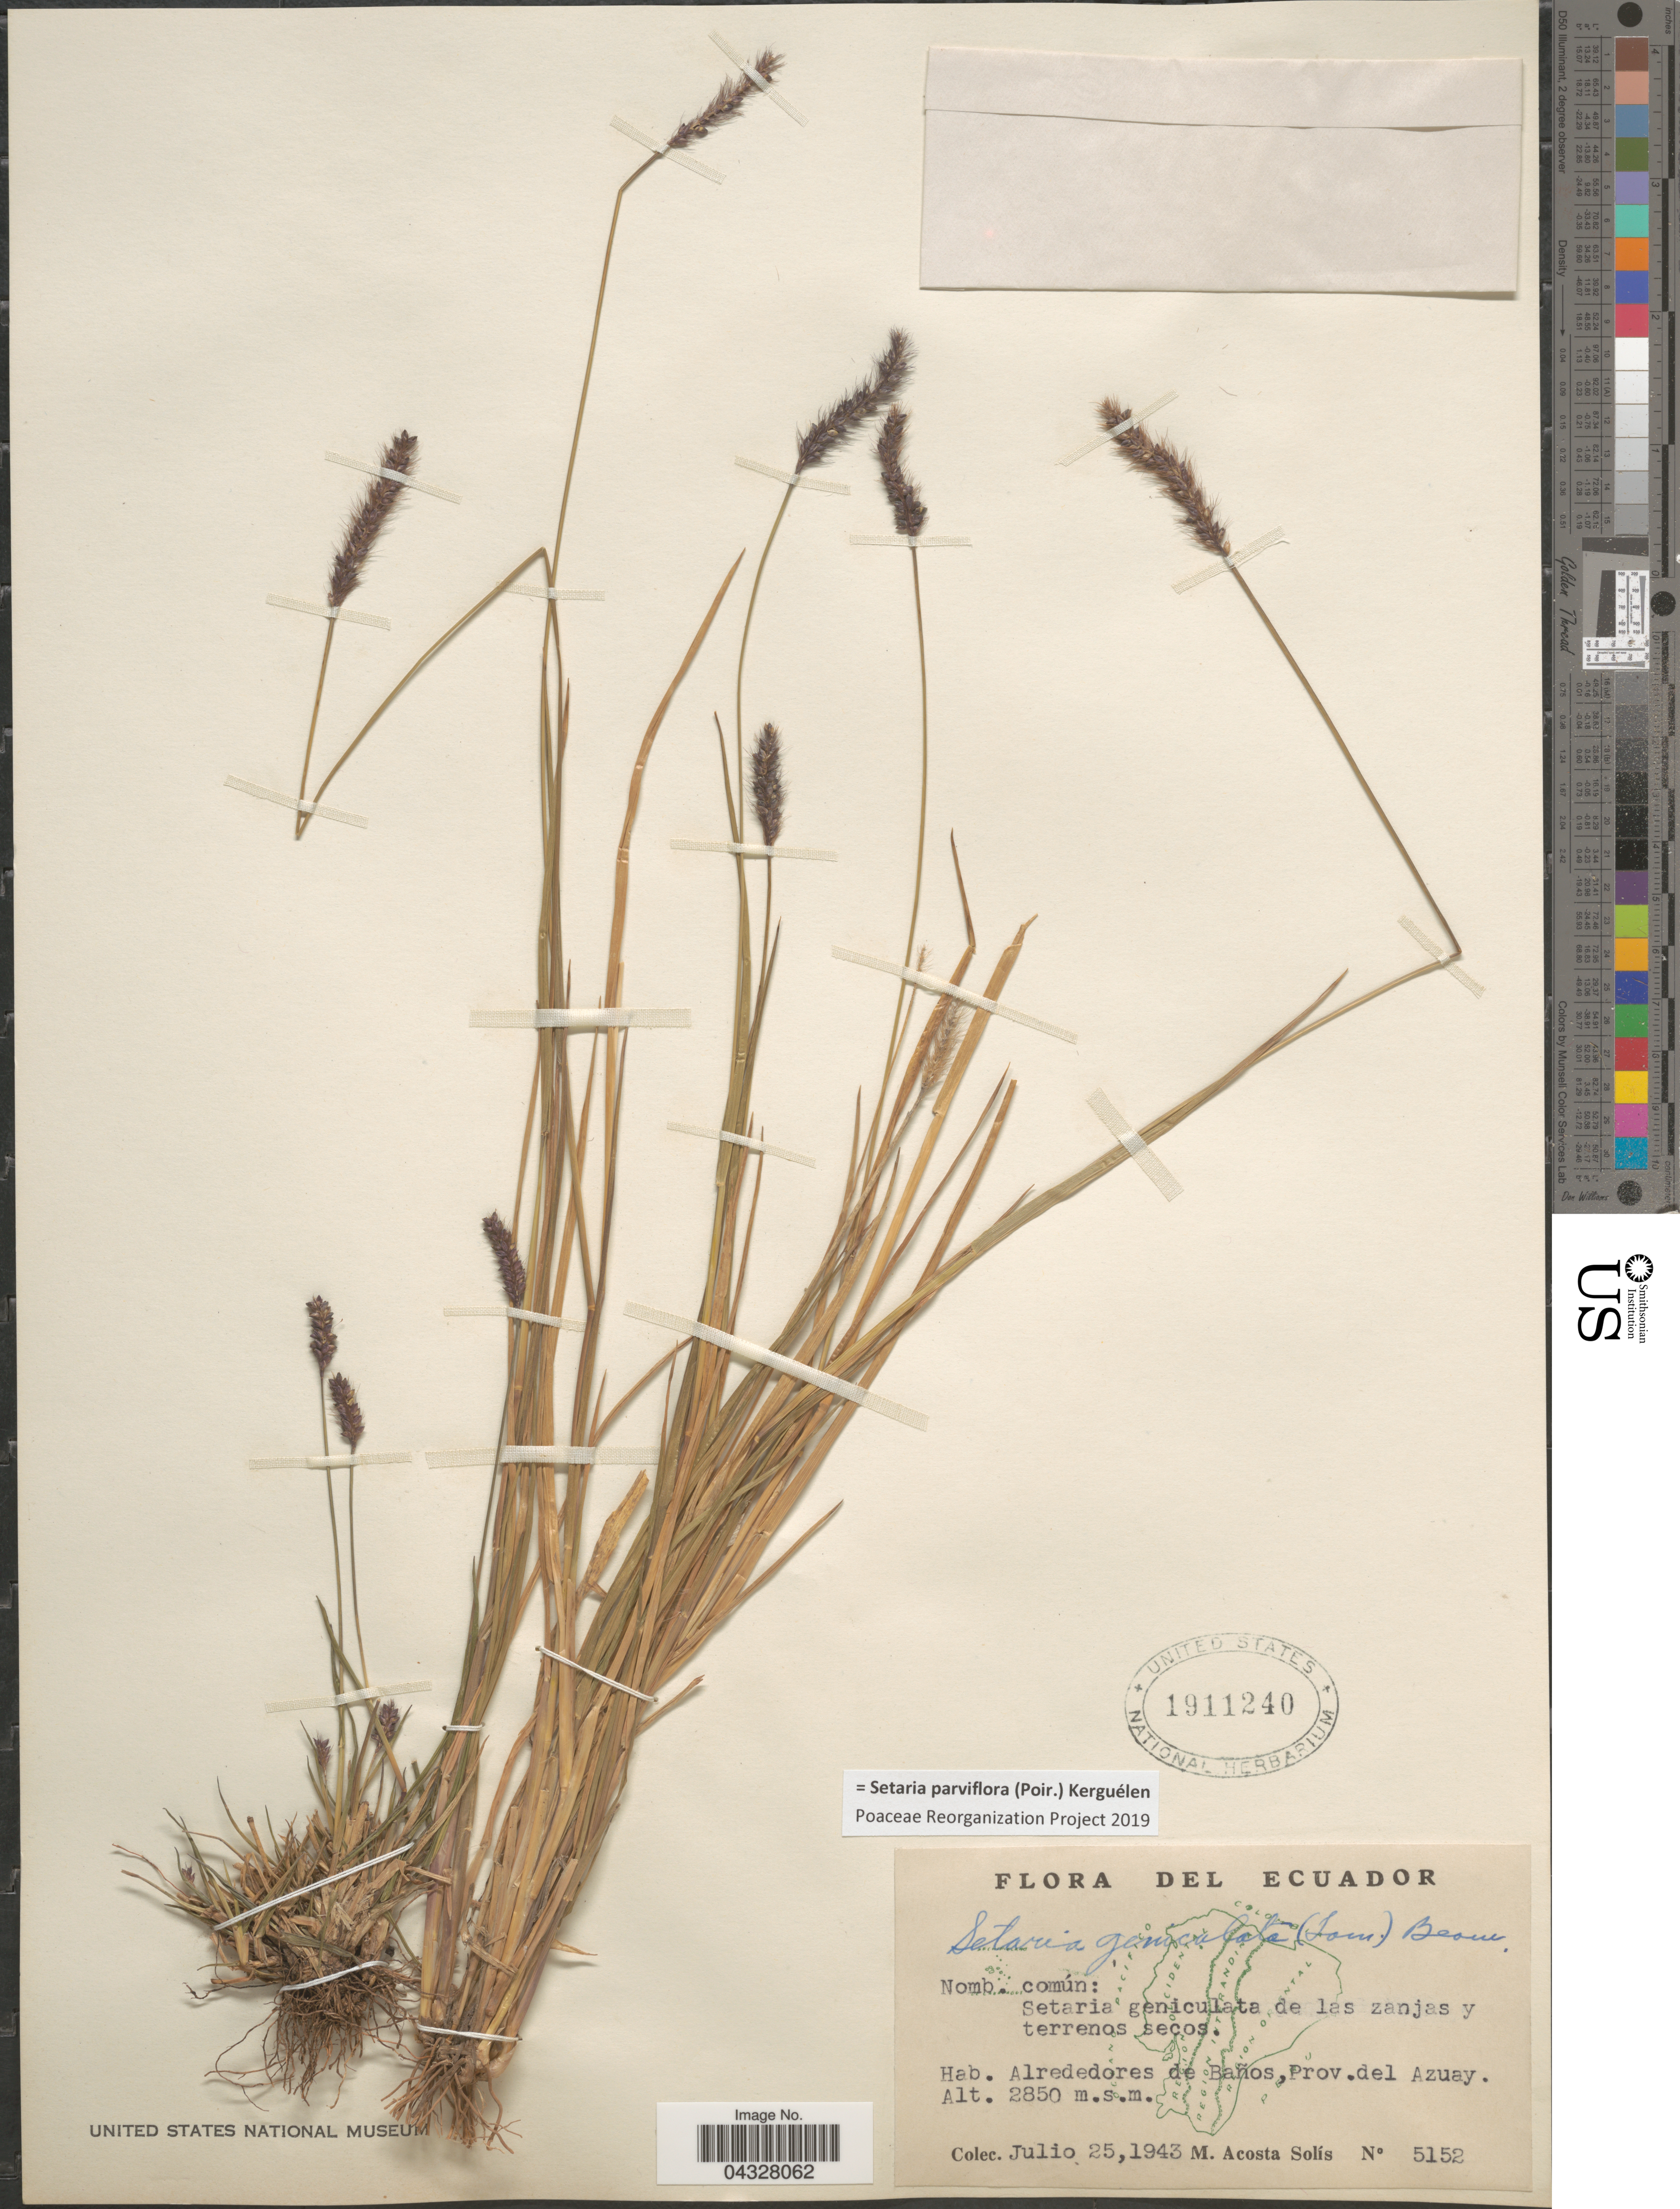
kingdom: Plantae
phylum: Tracheophyta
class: Liliopsida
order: Poales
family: Poaceae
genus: Setaria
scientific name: Setaria parviflora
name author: (Poir.) Kerguélen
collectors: M. Acosta Solis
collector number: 5152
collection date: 1943-07-25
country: Ecuador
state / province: Azuay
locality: Alrededores de Baños.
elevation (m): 2850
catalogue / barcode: US 1911240